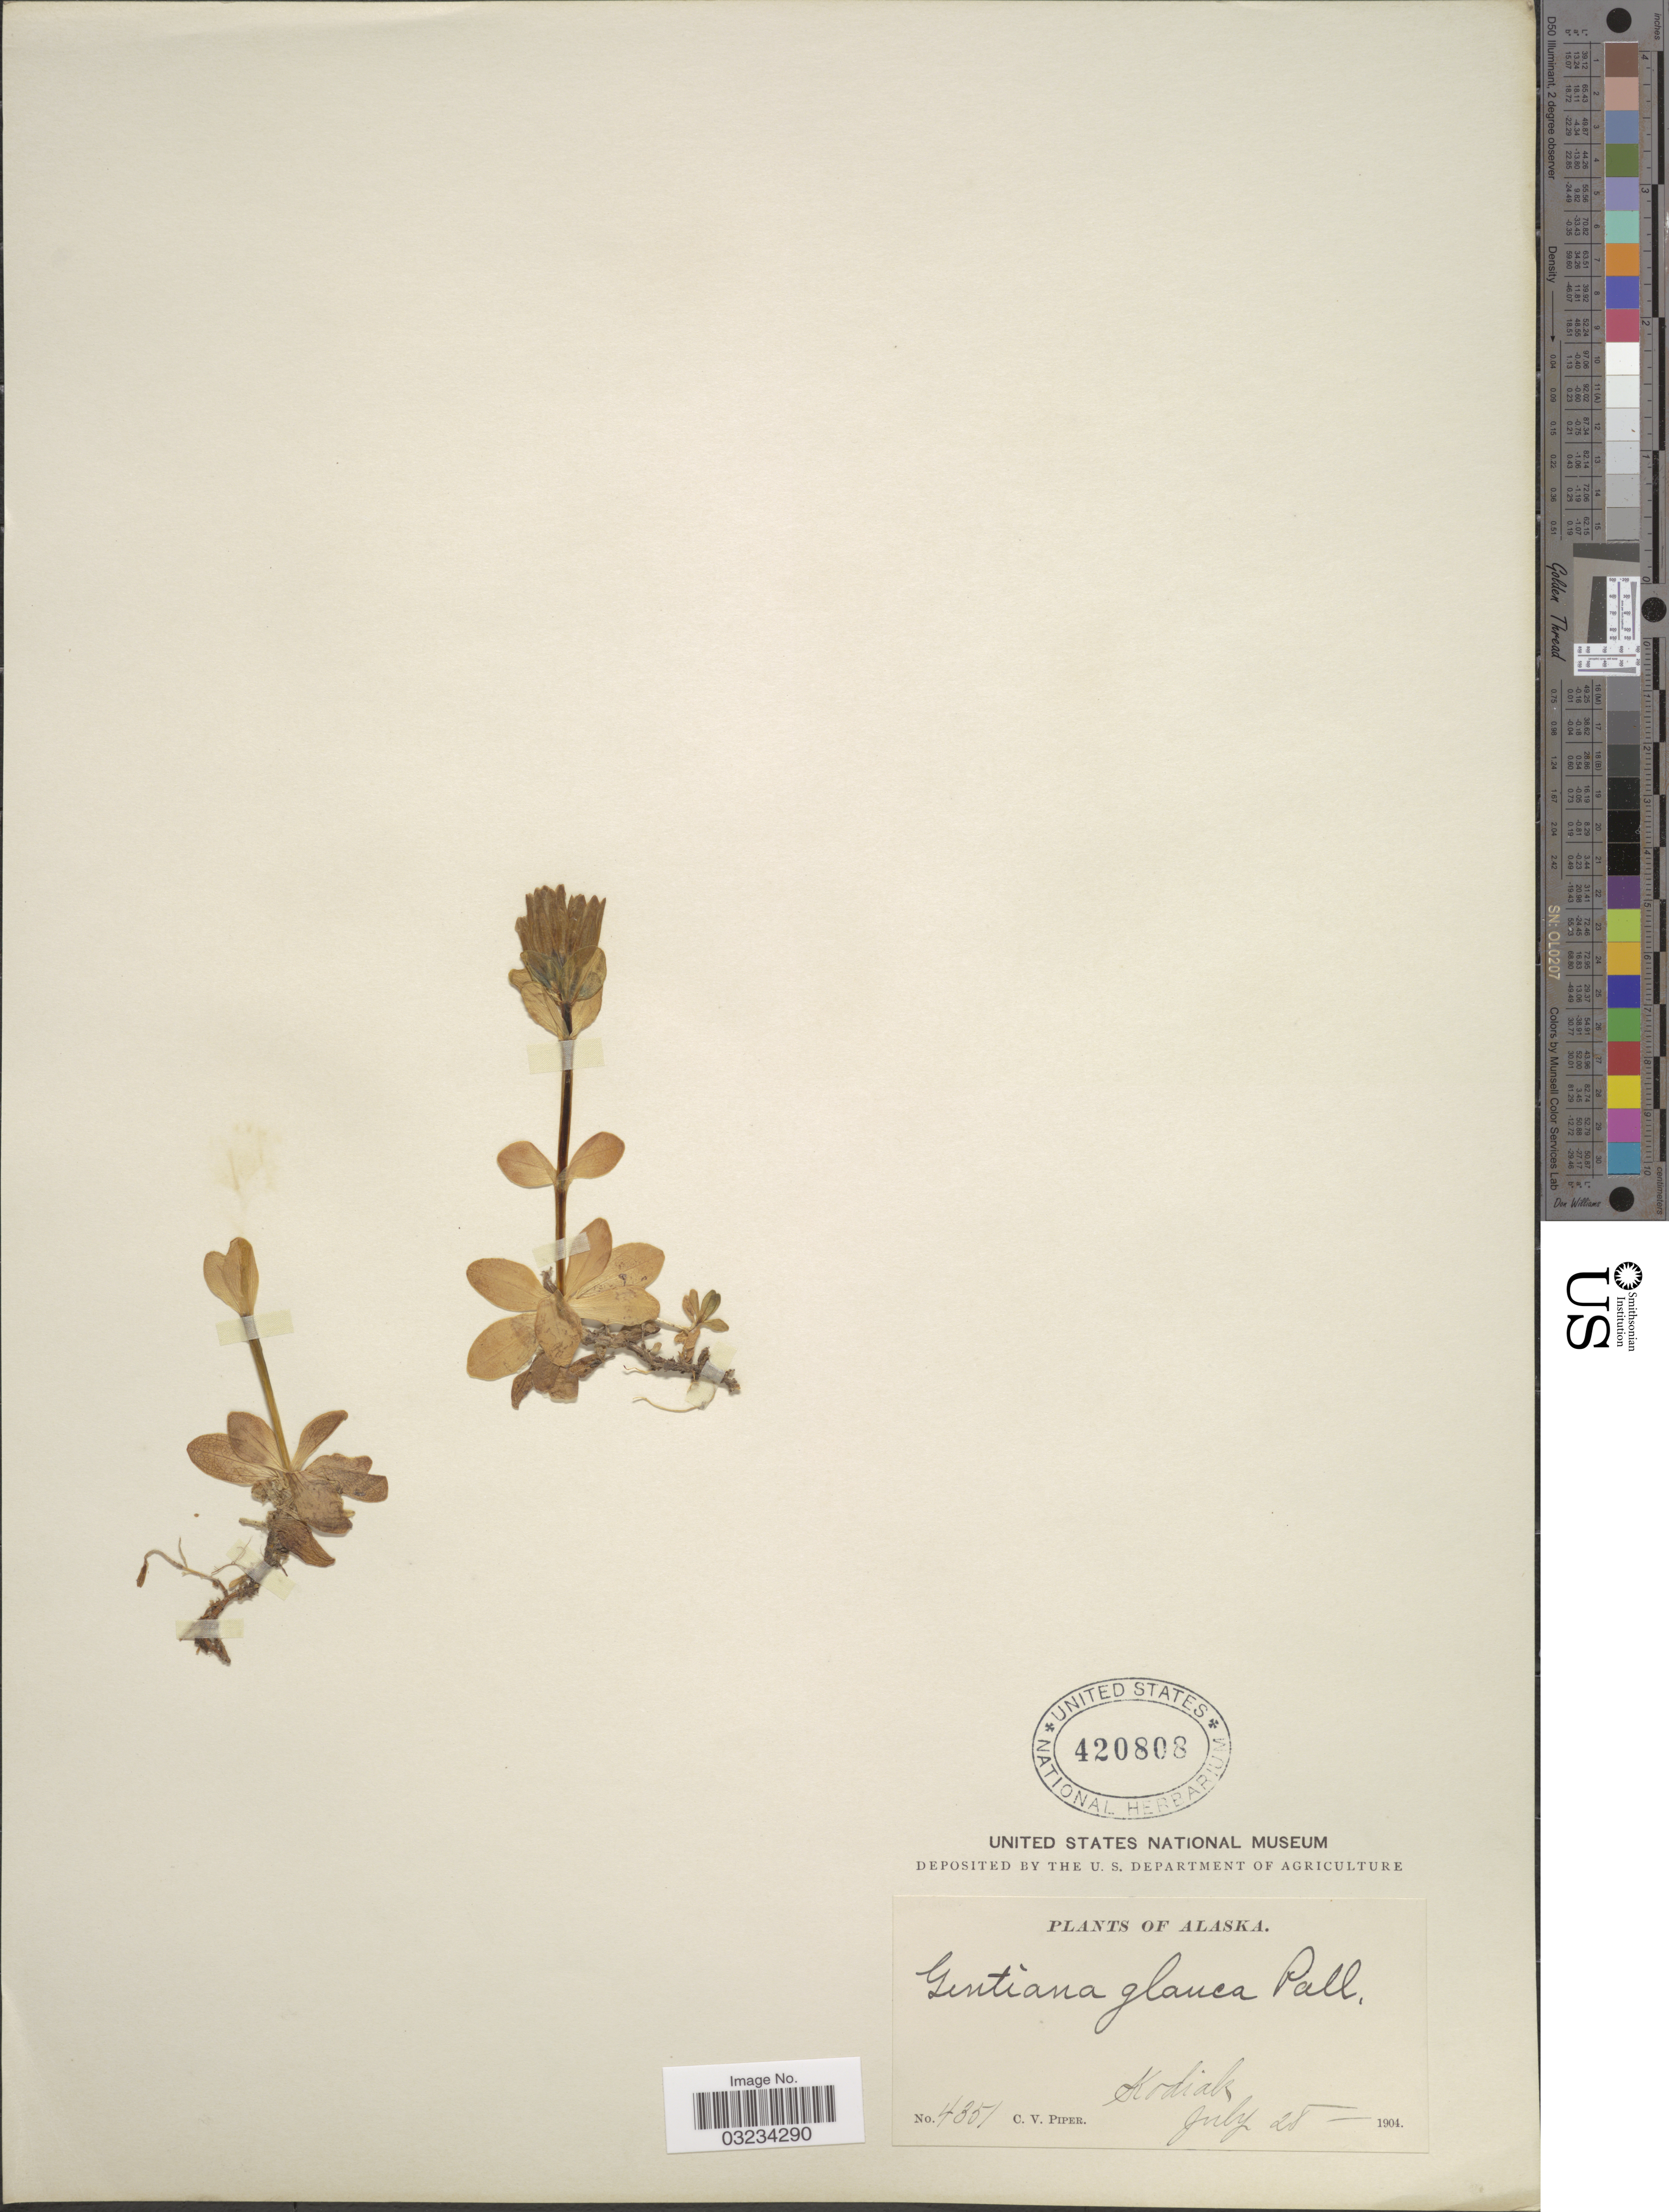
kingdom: Plantae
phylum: Tracheophyta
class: Magnoliopsida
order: Gentianales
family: Gentianaceae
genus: Gentiana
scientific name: Gentiana glauca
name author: Pall.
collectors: C. V. Piper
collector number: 4351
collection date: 1904-07-28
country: United States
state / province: Alaska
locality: Kodiak.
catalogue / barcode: US 420808